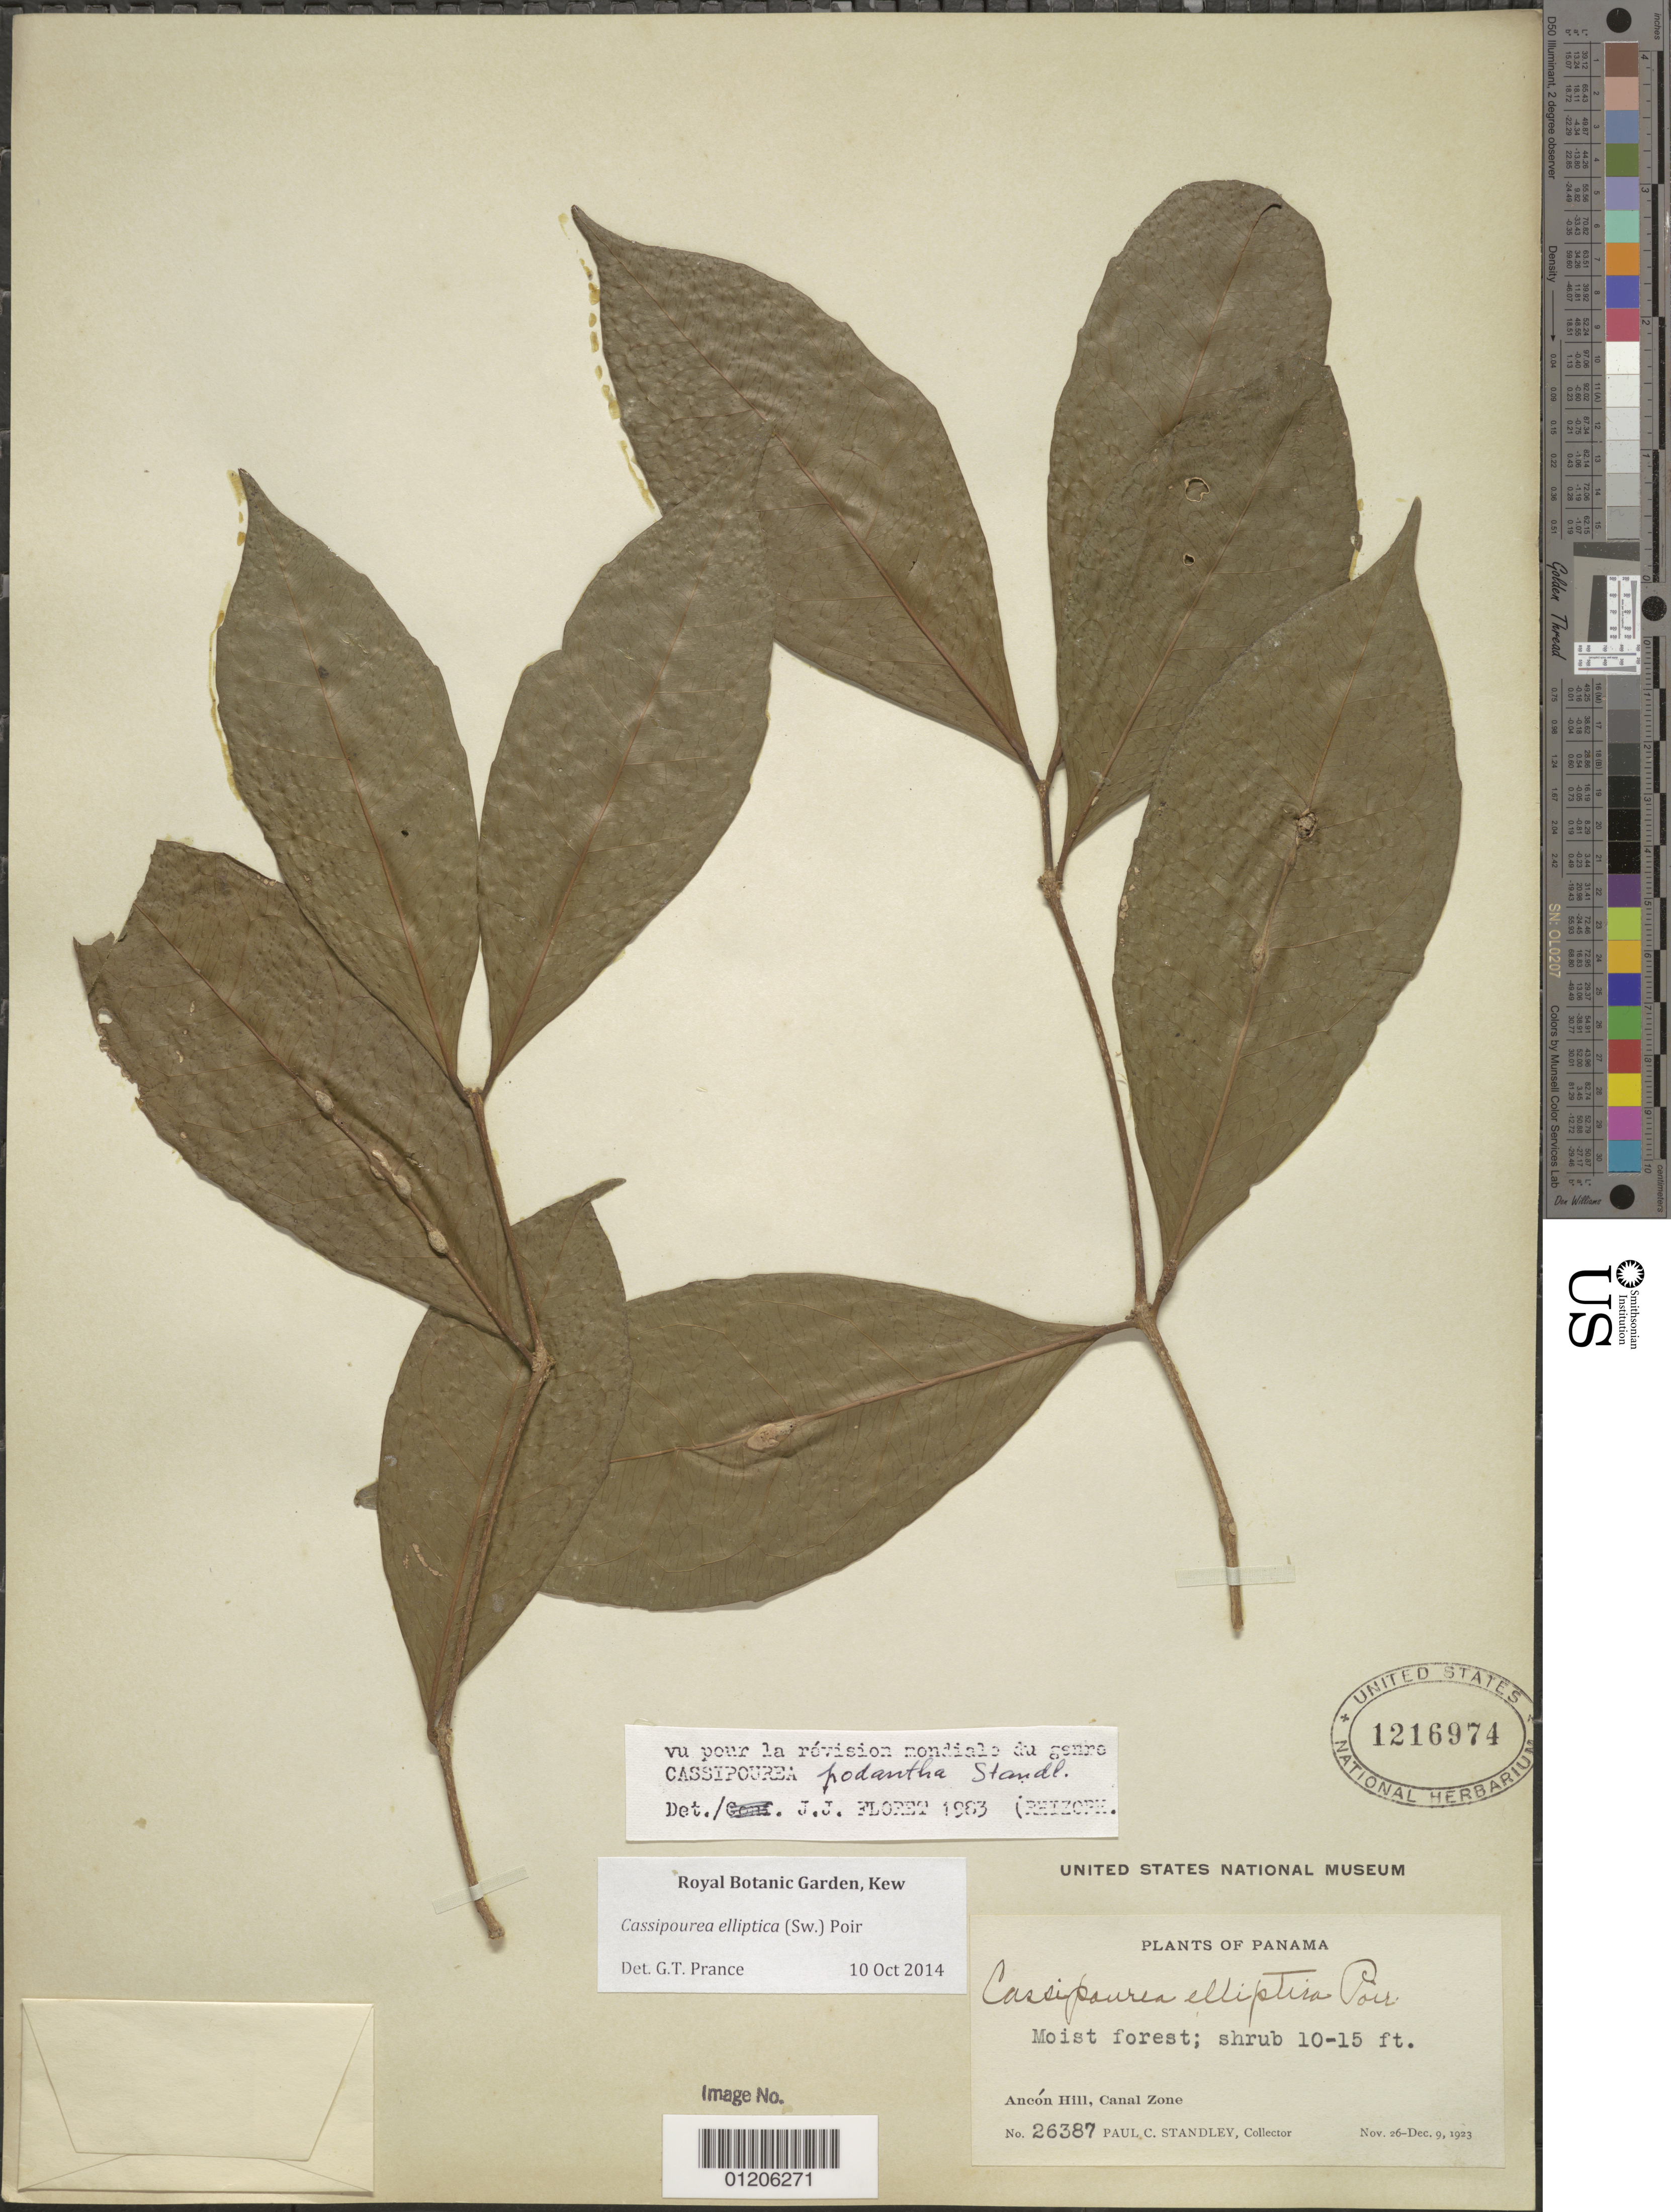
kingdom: Plantae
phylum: Tracheophyta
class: Magnoliopsida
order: Malpighiales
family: Rhizophoraceae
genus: Cassipourea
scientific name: Cassipourea elliptica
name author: (Sw.) Poir.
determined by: Prance, G. T.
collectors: P. C. Standley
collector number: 26387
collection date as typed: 26 Nov 1923 to 09 Dec 1923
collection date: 1923-11-26/1923-12-09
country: Panama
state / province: Panamá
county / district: Canal Zone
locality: Ancón Hill.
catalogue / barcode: US 1216974